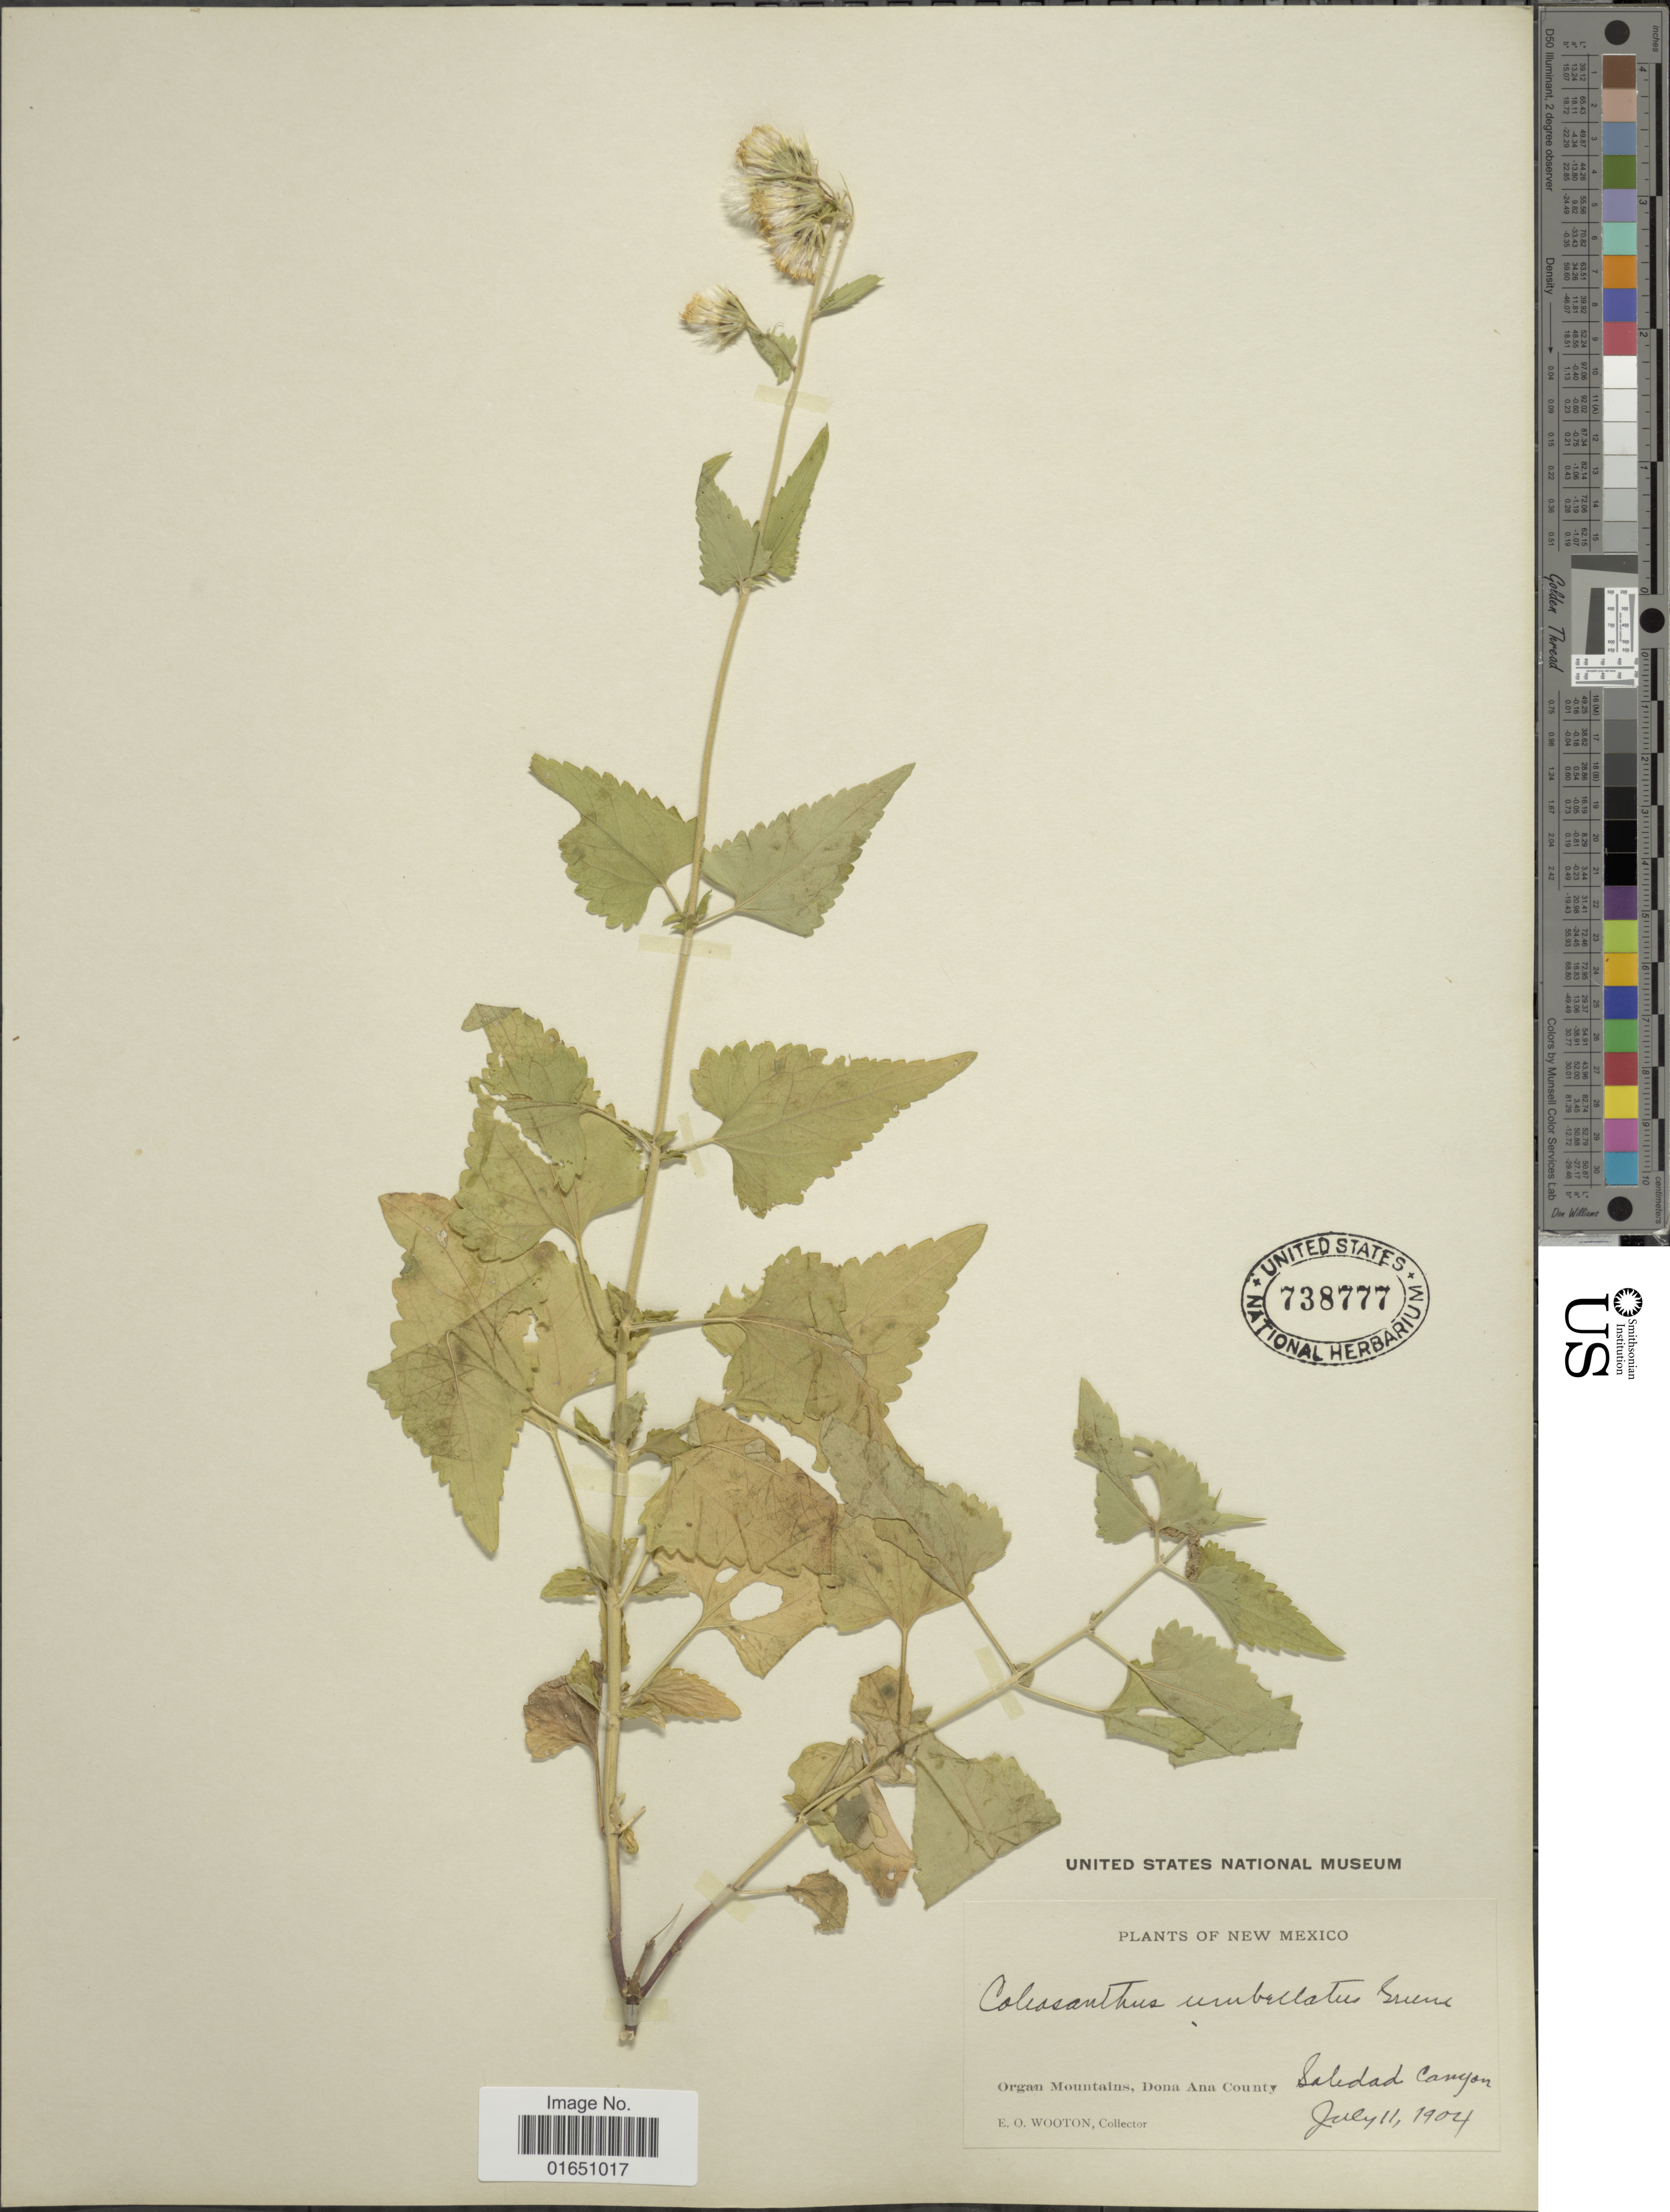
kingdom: Plantae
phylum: Tracheophyta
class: Magnoliopsida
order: Asterales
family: Asteraceae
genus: Brickellia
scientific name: Brickellia grandiflora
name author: (Hook.) Nutt.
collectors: E. O. Wooton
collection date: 1904-07-11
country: United States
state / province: New Mexico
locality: Organ Mountains, Donna Ana County, Saledad County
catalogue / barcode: US 738777